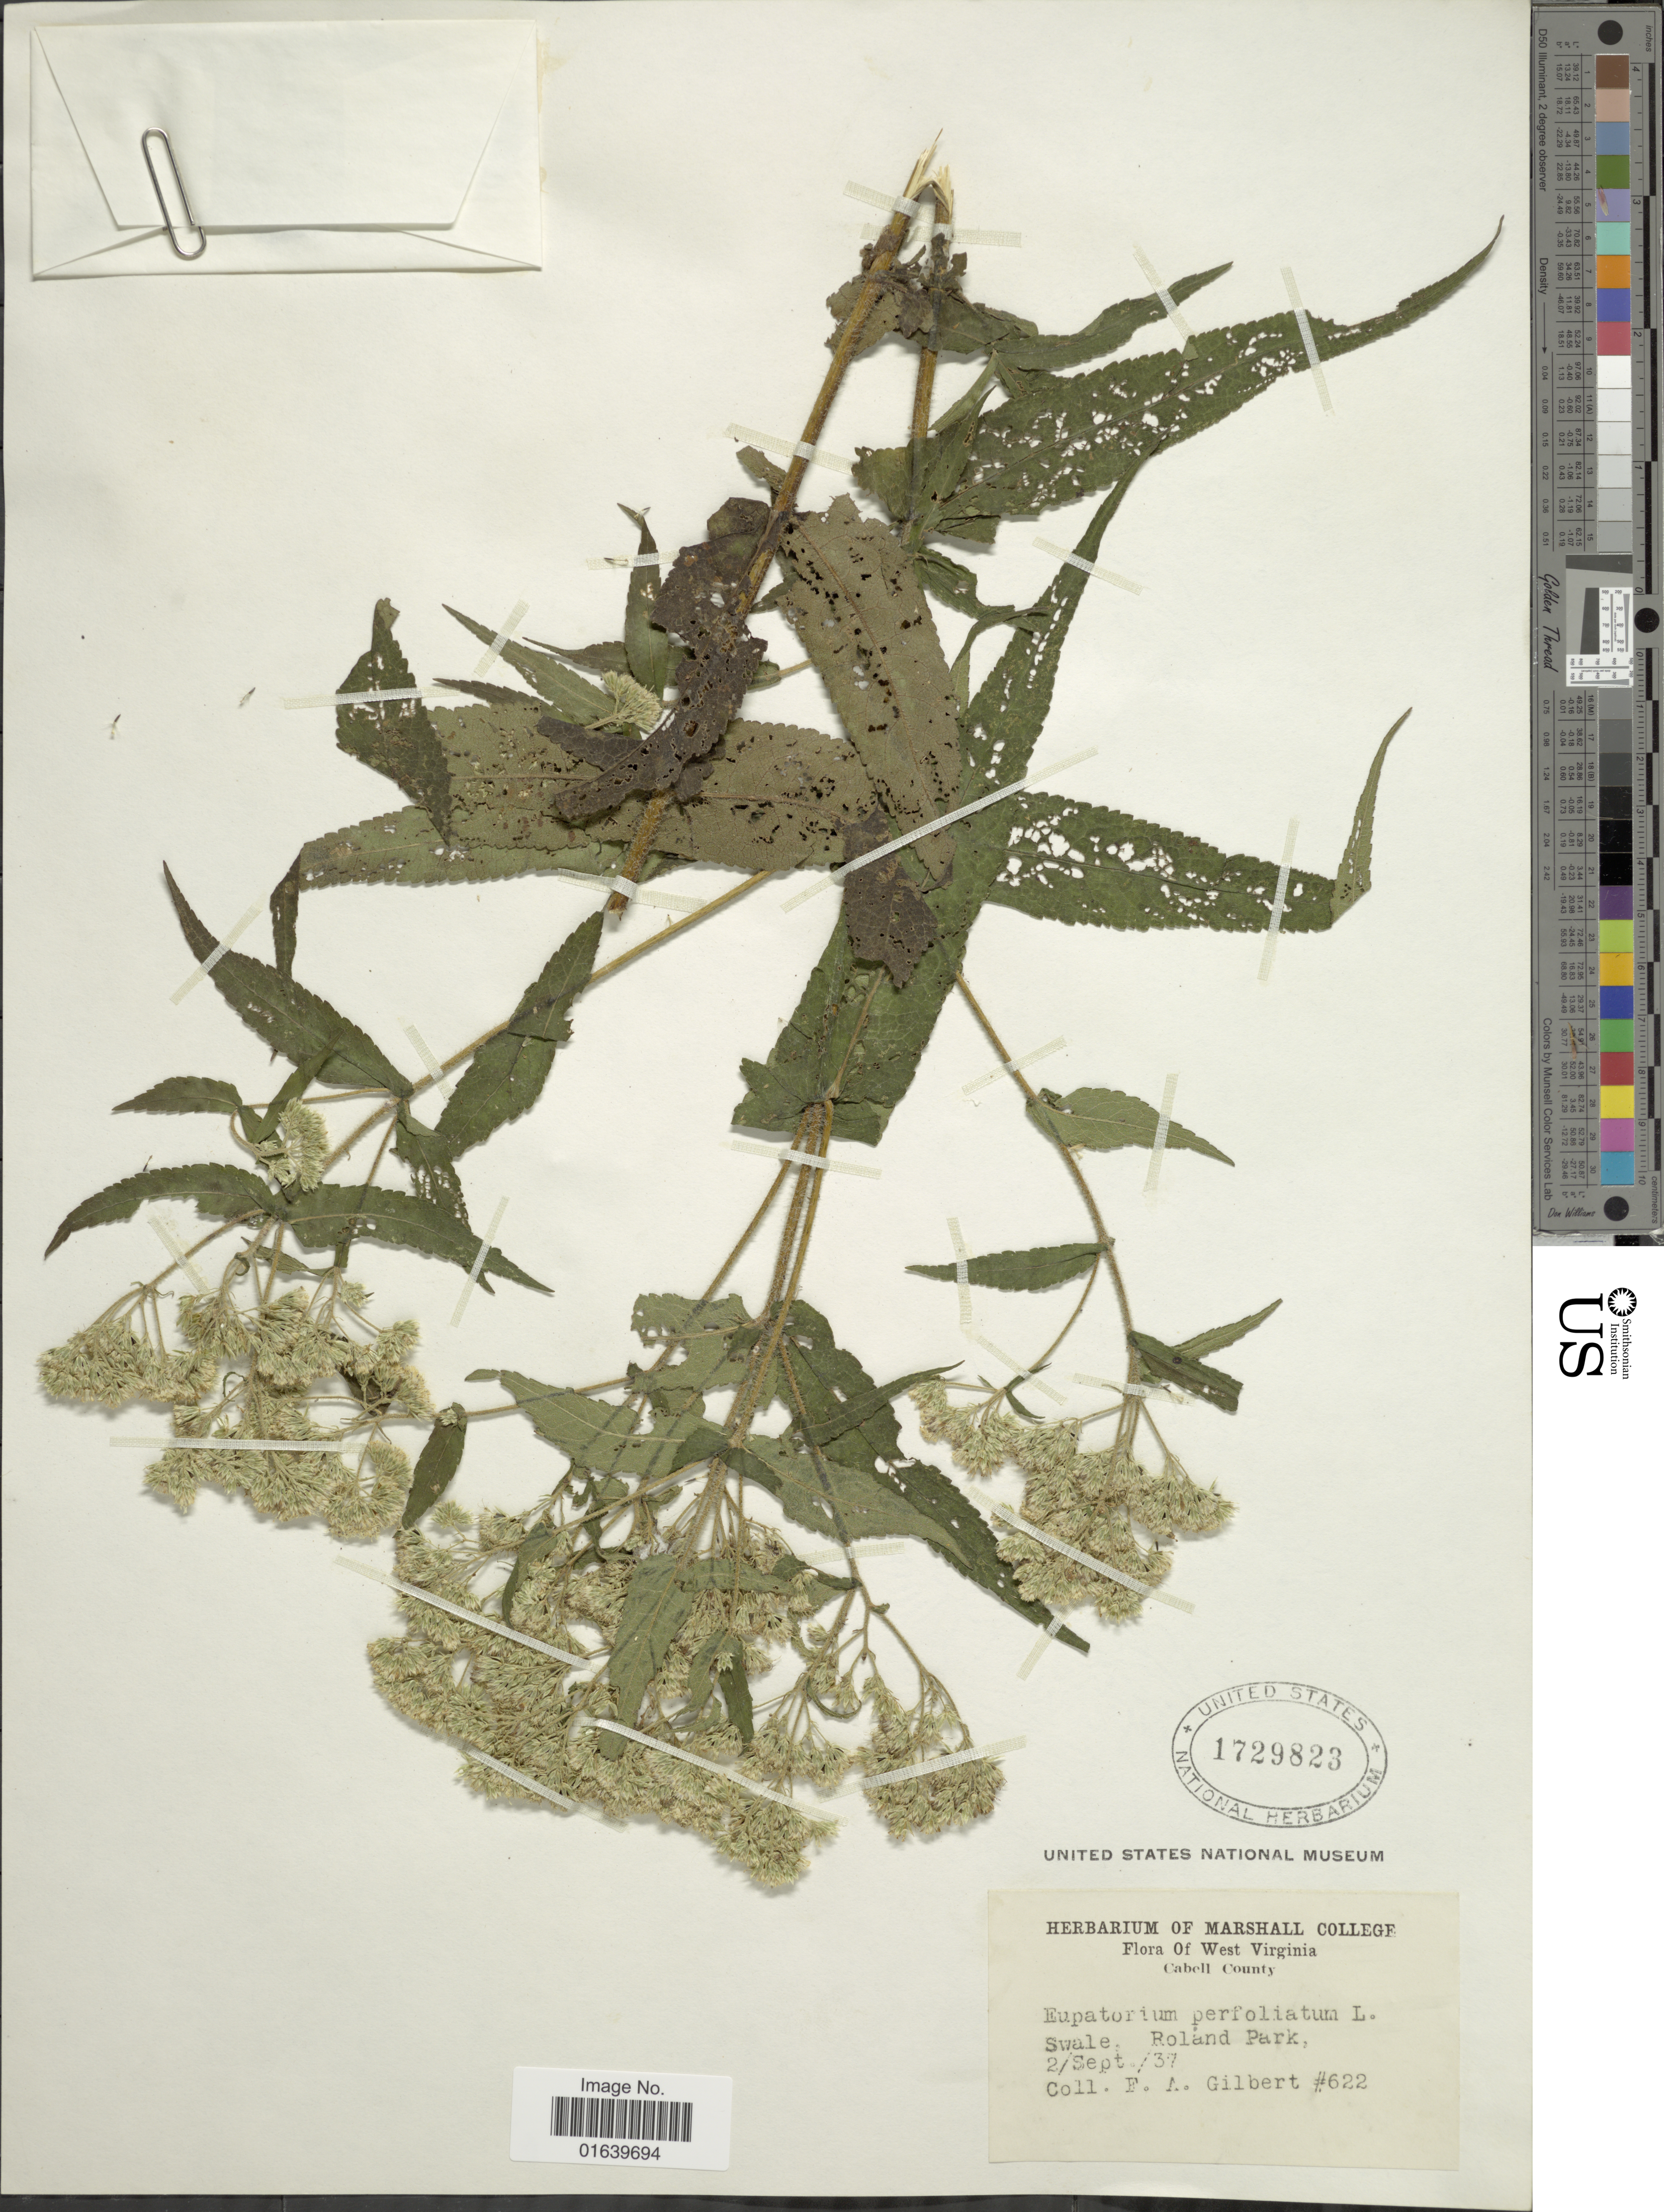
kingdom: Plantae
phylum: Tracheophyta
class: Magnoliopsida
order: Asterales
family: Asteraceae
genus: Eupatorium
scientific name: Eupatorium perfoliatum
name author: L.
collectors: F. A. Gilbert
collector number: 622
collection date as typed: Transcribed d/m/y: 2/9/37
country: United States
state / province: West Virginia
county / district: Cabell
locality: Cabell County, Swale, Roland Park.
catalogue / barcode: US 1729823